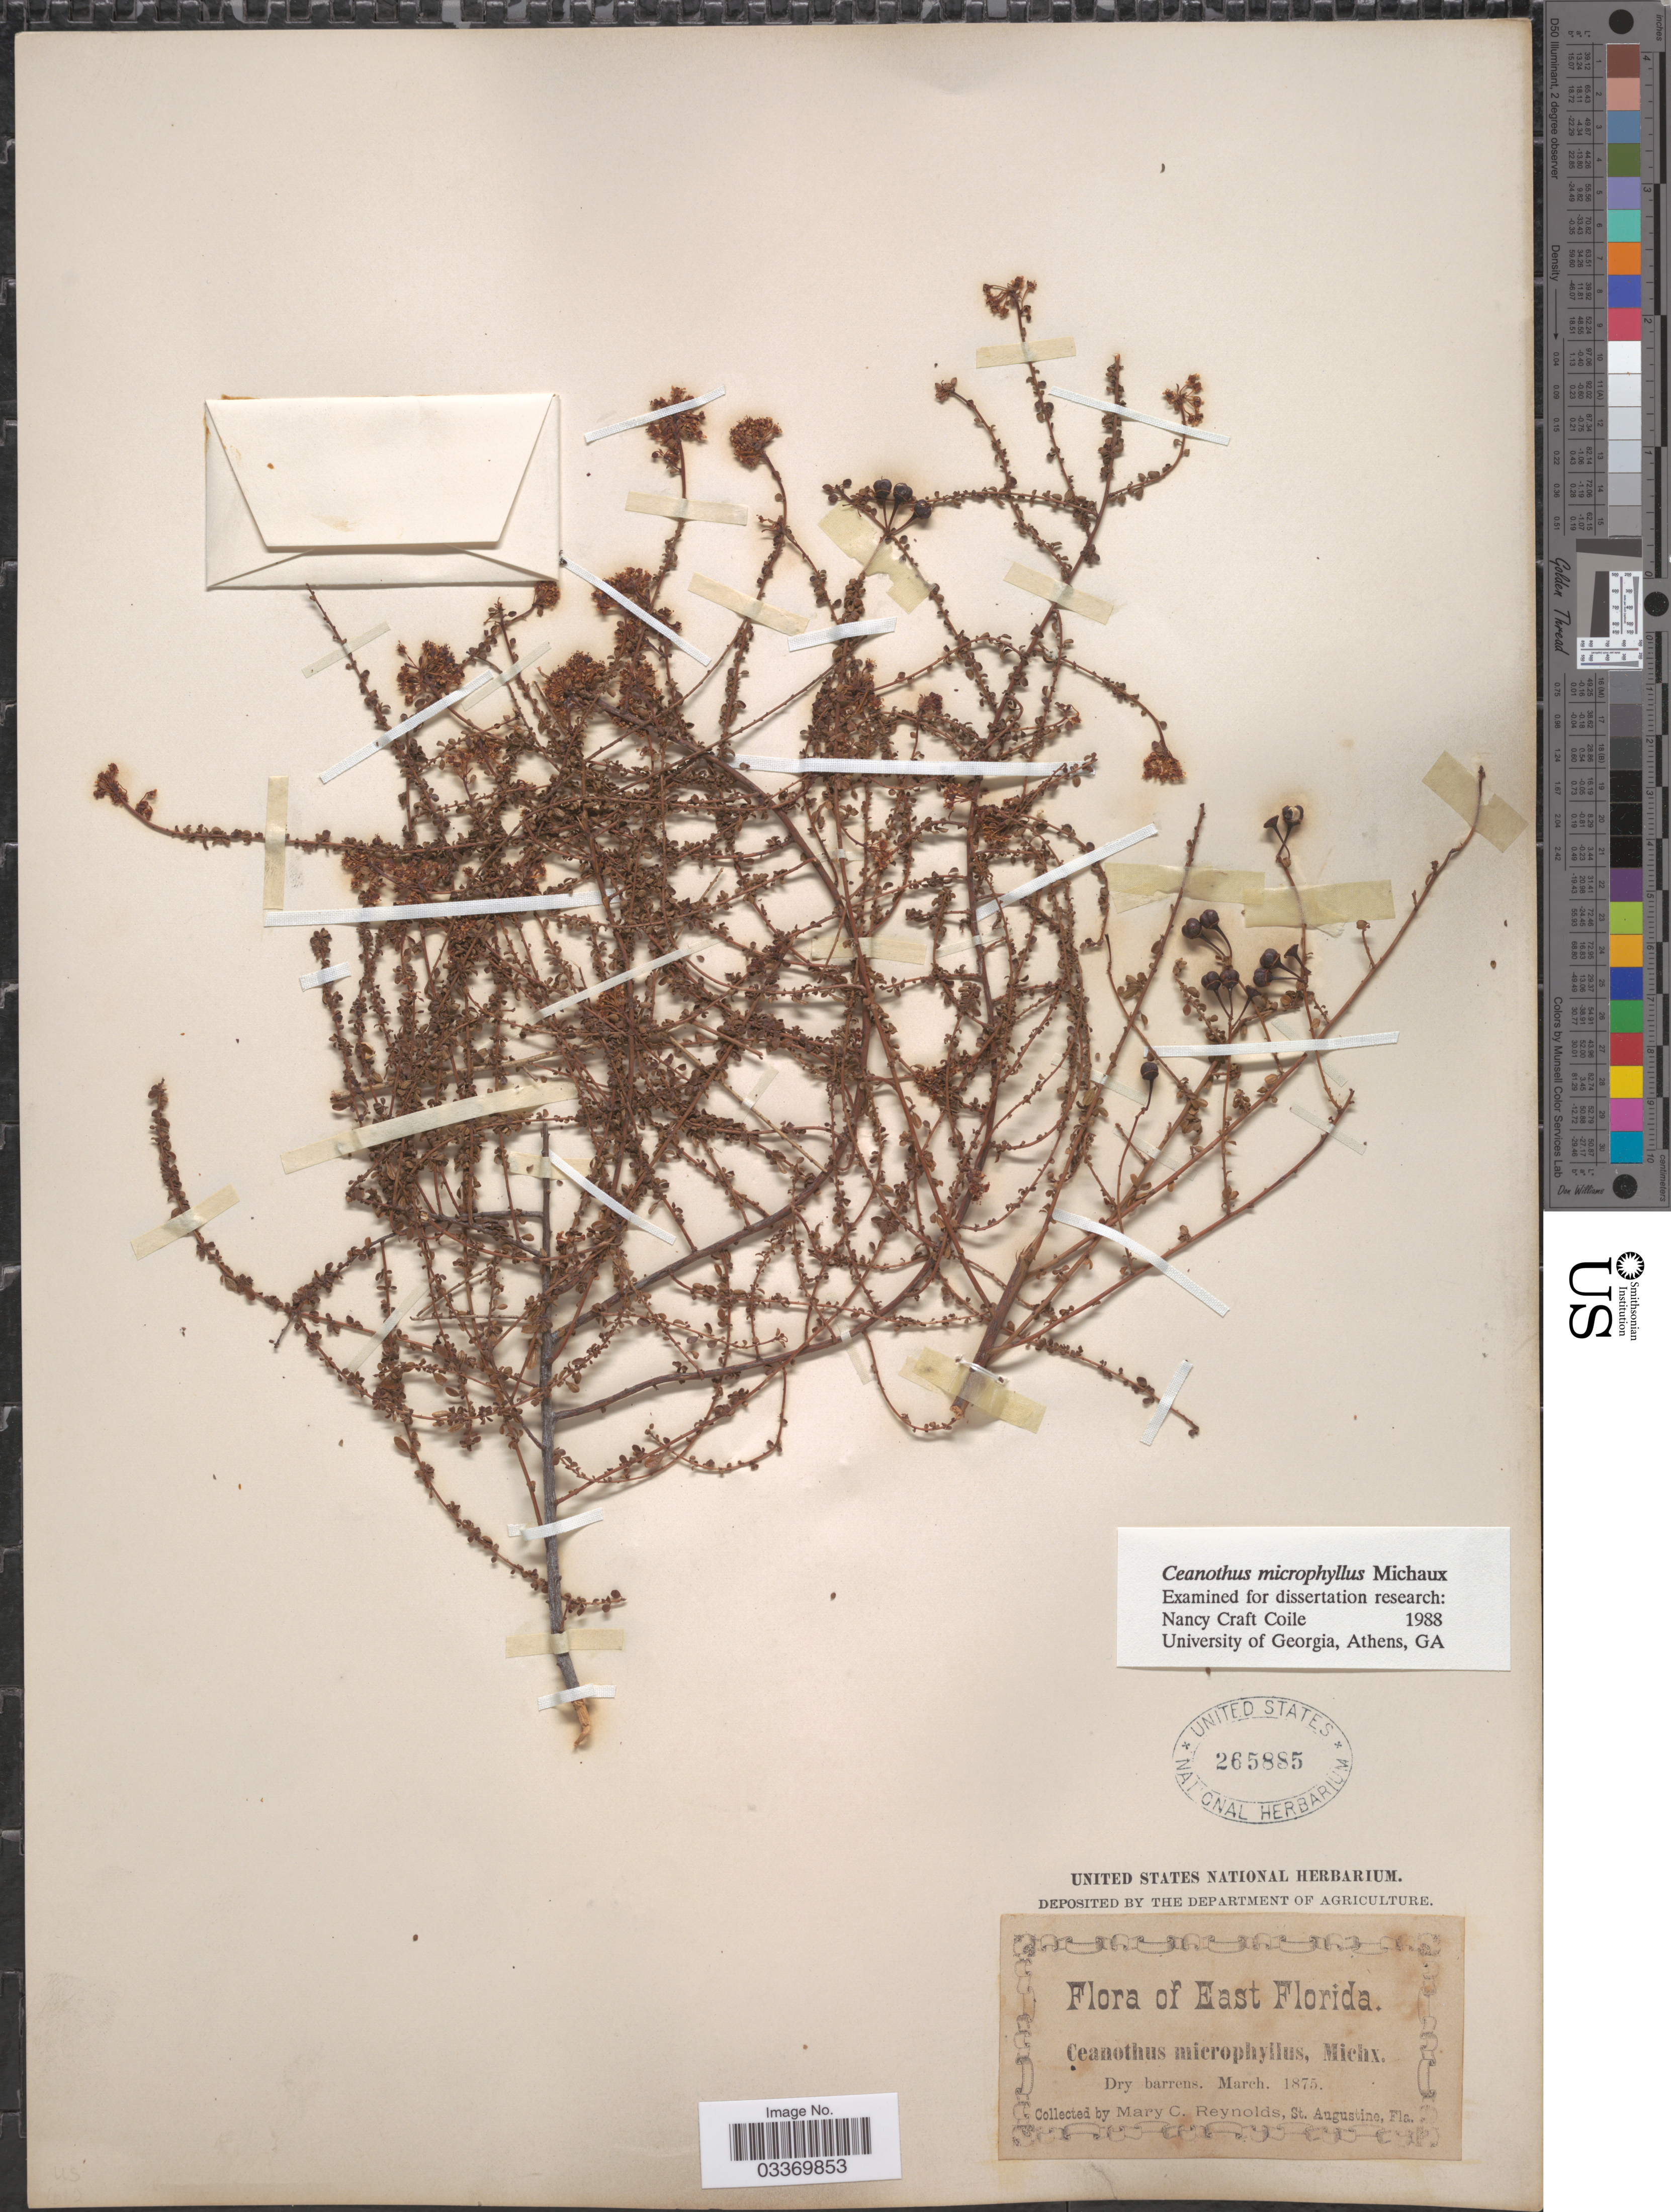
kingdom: Plantae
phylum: Tracheophyta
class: Magnoliopsida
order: Rosales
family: Rhamnaceae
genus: Ceanothus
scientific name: Ceanothus microphyllus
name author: Michx.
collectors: M. Reynolds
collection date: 1875-03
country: United States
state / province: Florida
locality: East Florida.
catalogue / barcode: US 265885